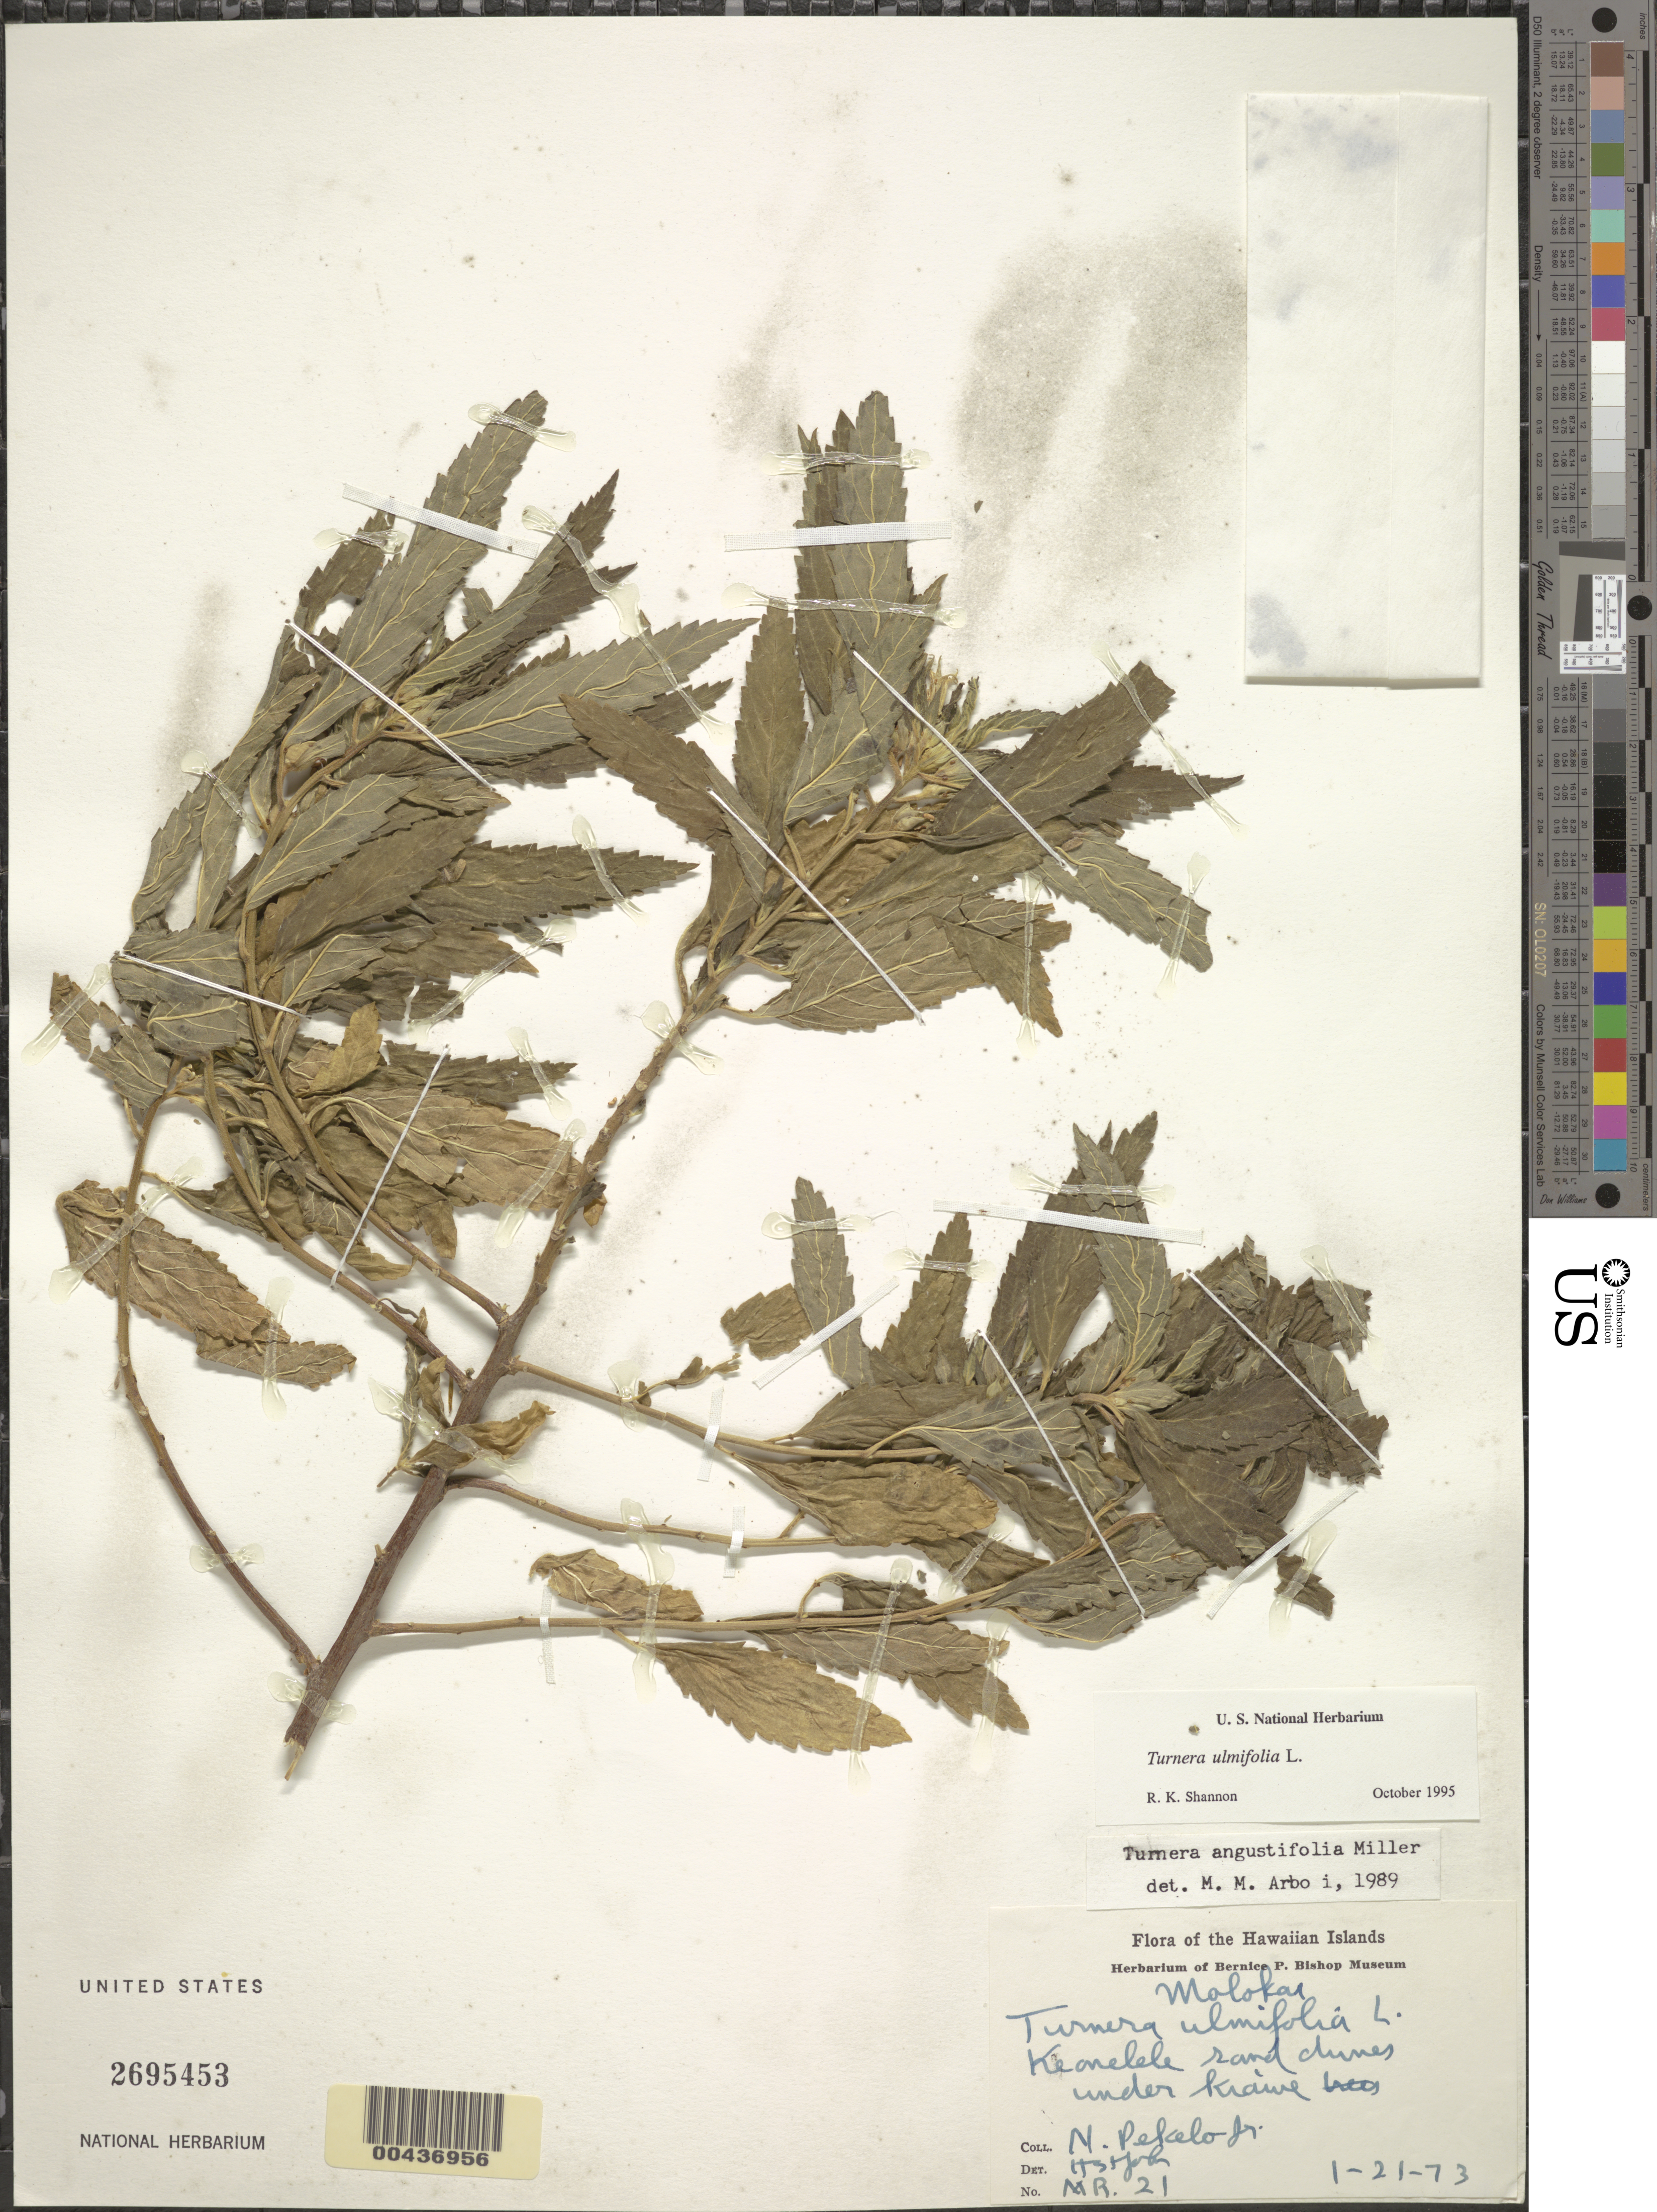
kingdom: Plantae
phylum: Tracheophyta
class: Magnoliopsida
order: Malpighiales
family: Turneraceae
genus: Turnera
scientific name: Turnera ulmifolia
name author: L.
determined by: Shannon, R. K., (UNITED STATES)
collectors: N. Pekelo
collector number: MR.21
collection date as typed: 21 Jan 1973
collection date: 1973-01-21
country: United States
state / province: Hawaii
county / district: Maui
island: Moloka'i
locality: Keonelele sand dunes, Molokai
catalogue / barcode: US 2695453